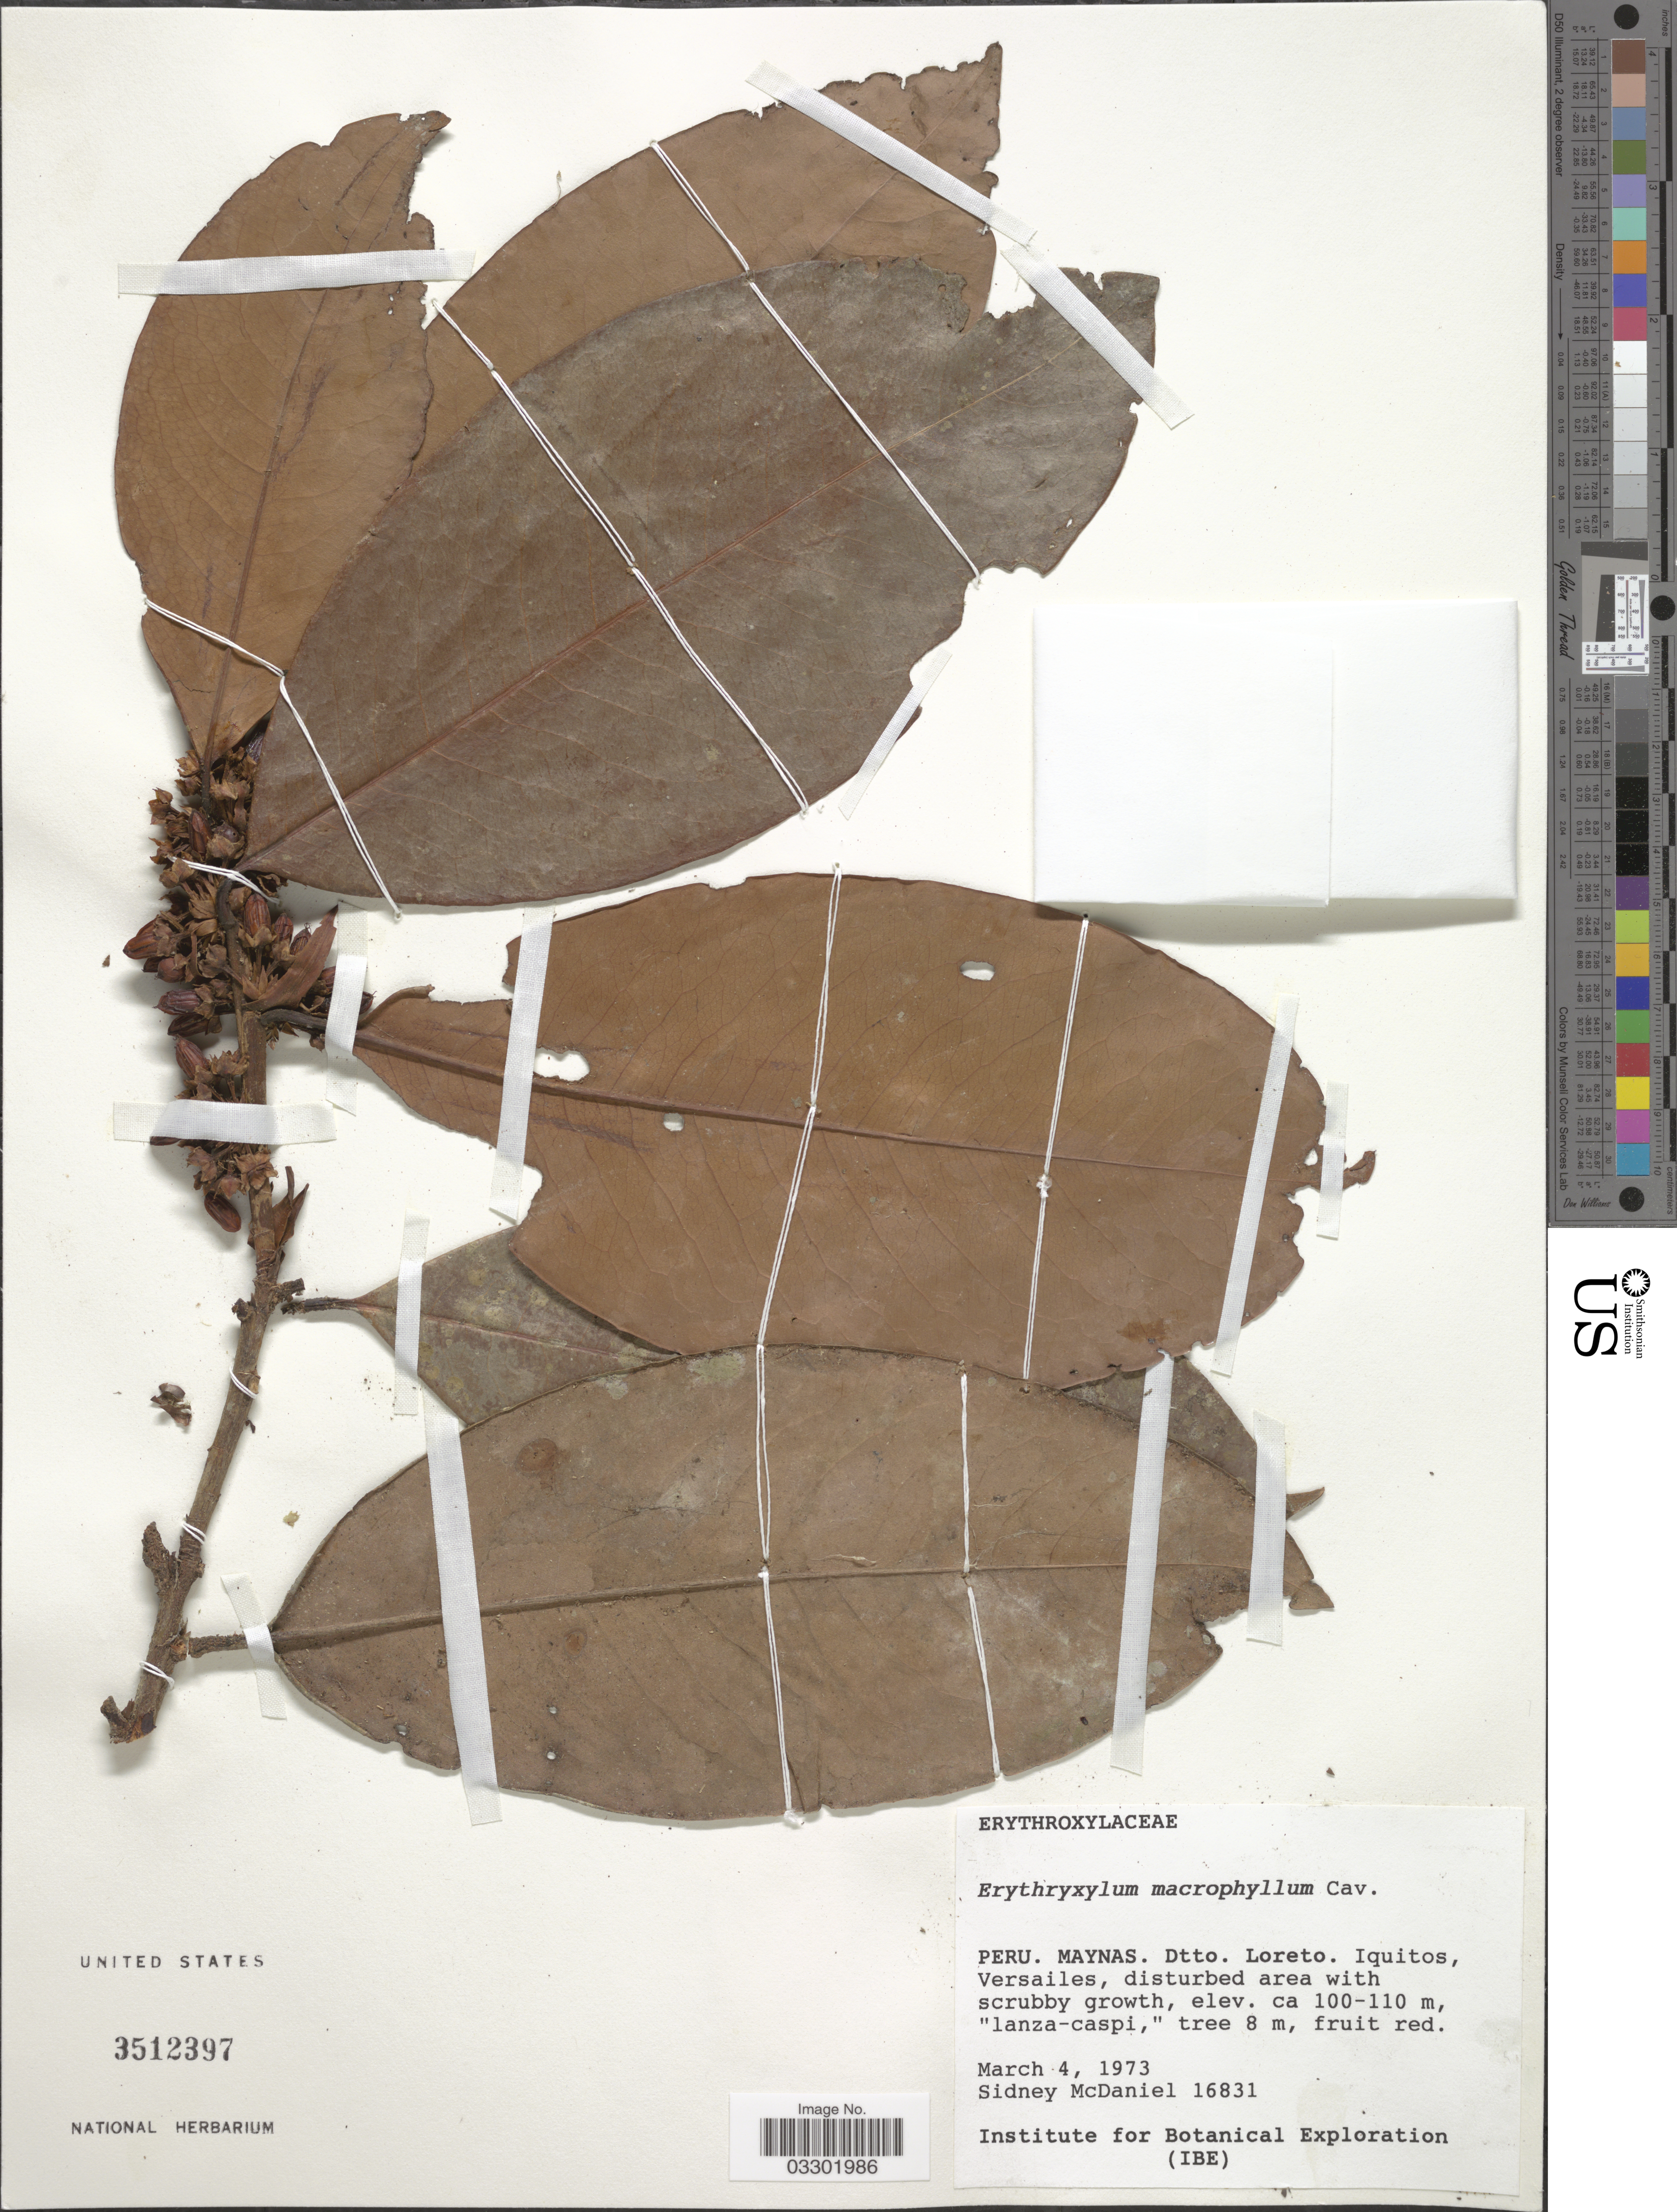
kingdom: Plantae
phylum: Tracheophyta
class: Magnoliopsida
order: Malpighiales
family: Erythroxylaceae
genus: Erythroxylum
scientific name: Erythroxylum macrophyllum var. macrophyllum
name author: Cav.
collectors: S. McDaniel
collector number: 16831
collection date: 1973-03-04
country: Peru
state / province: Loreto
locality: Maynas. Dtto. Loreto. Iquitos Versailes.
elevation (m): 100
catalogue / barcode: US 3512397